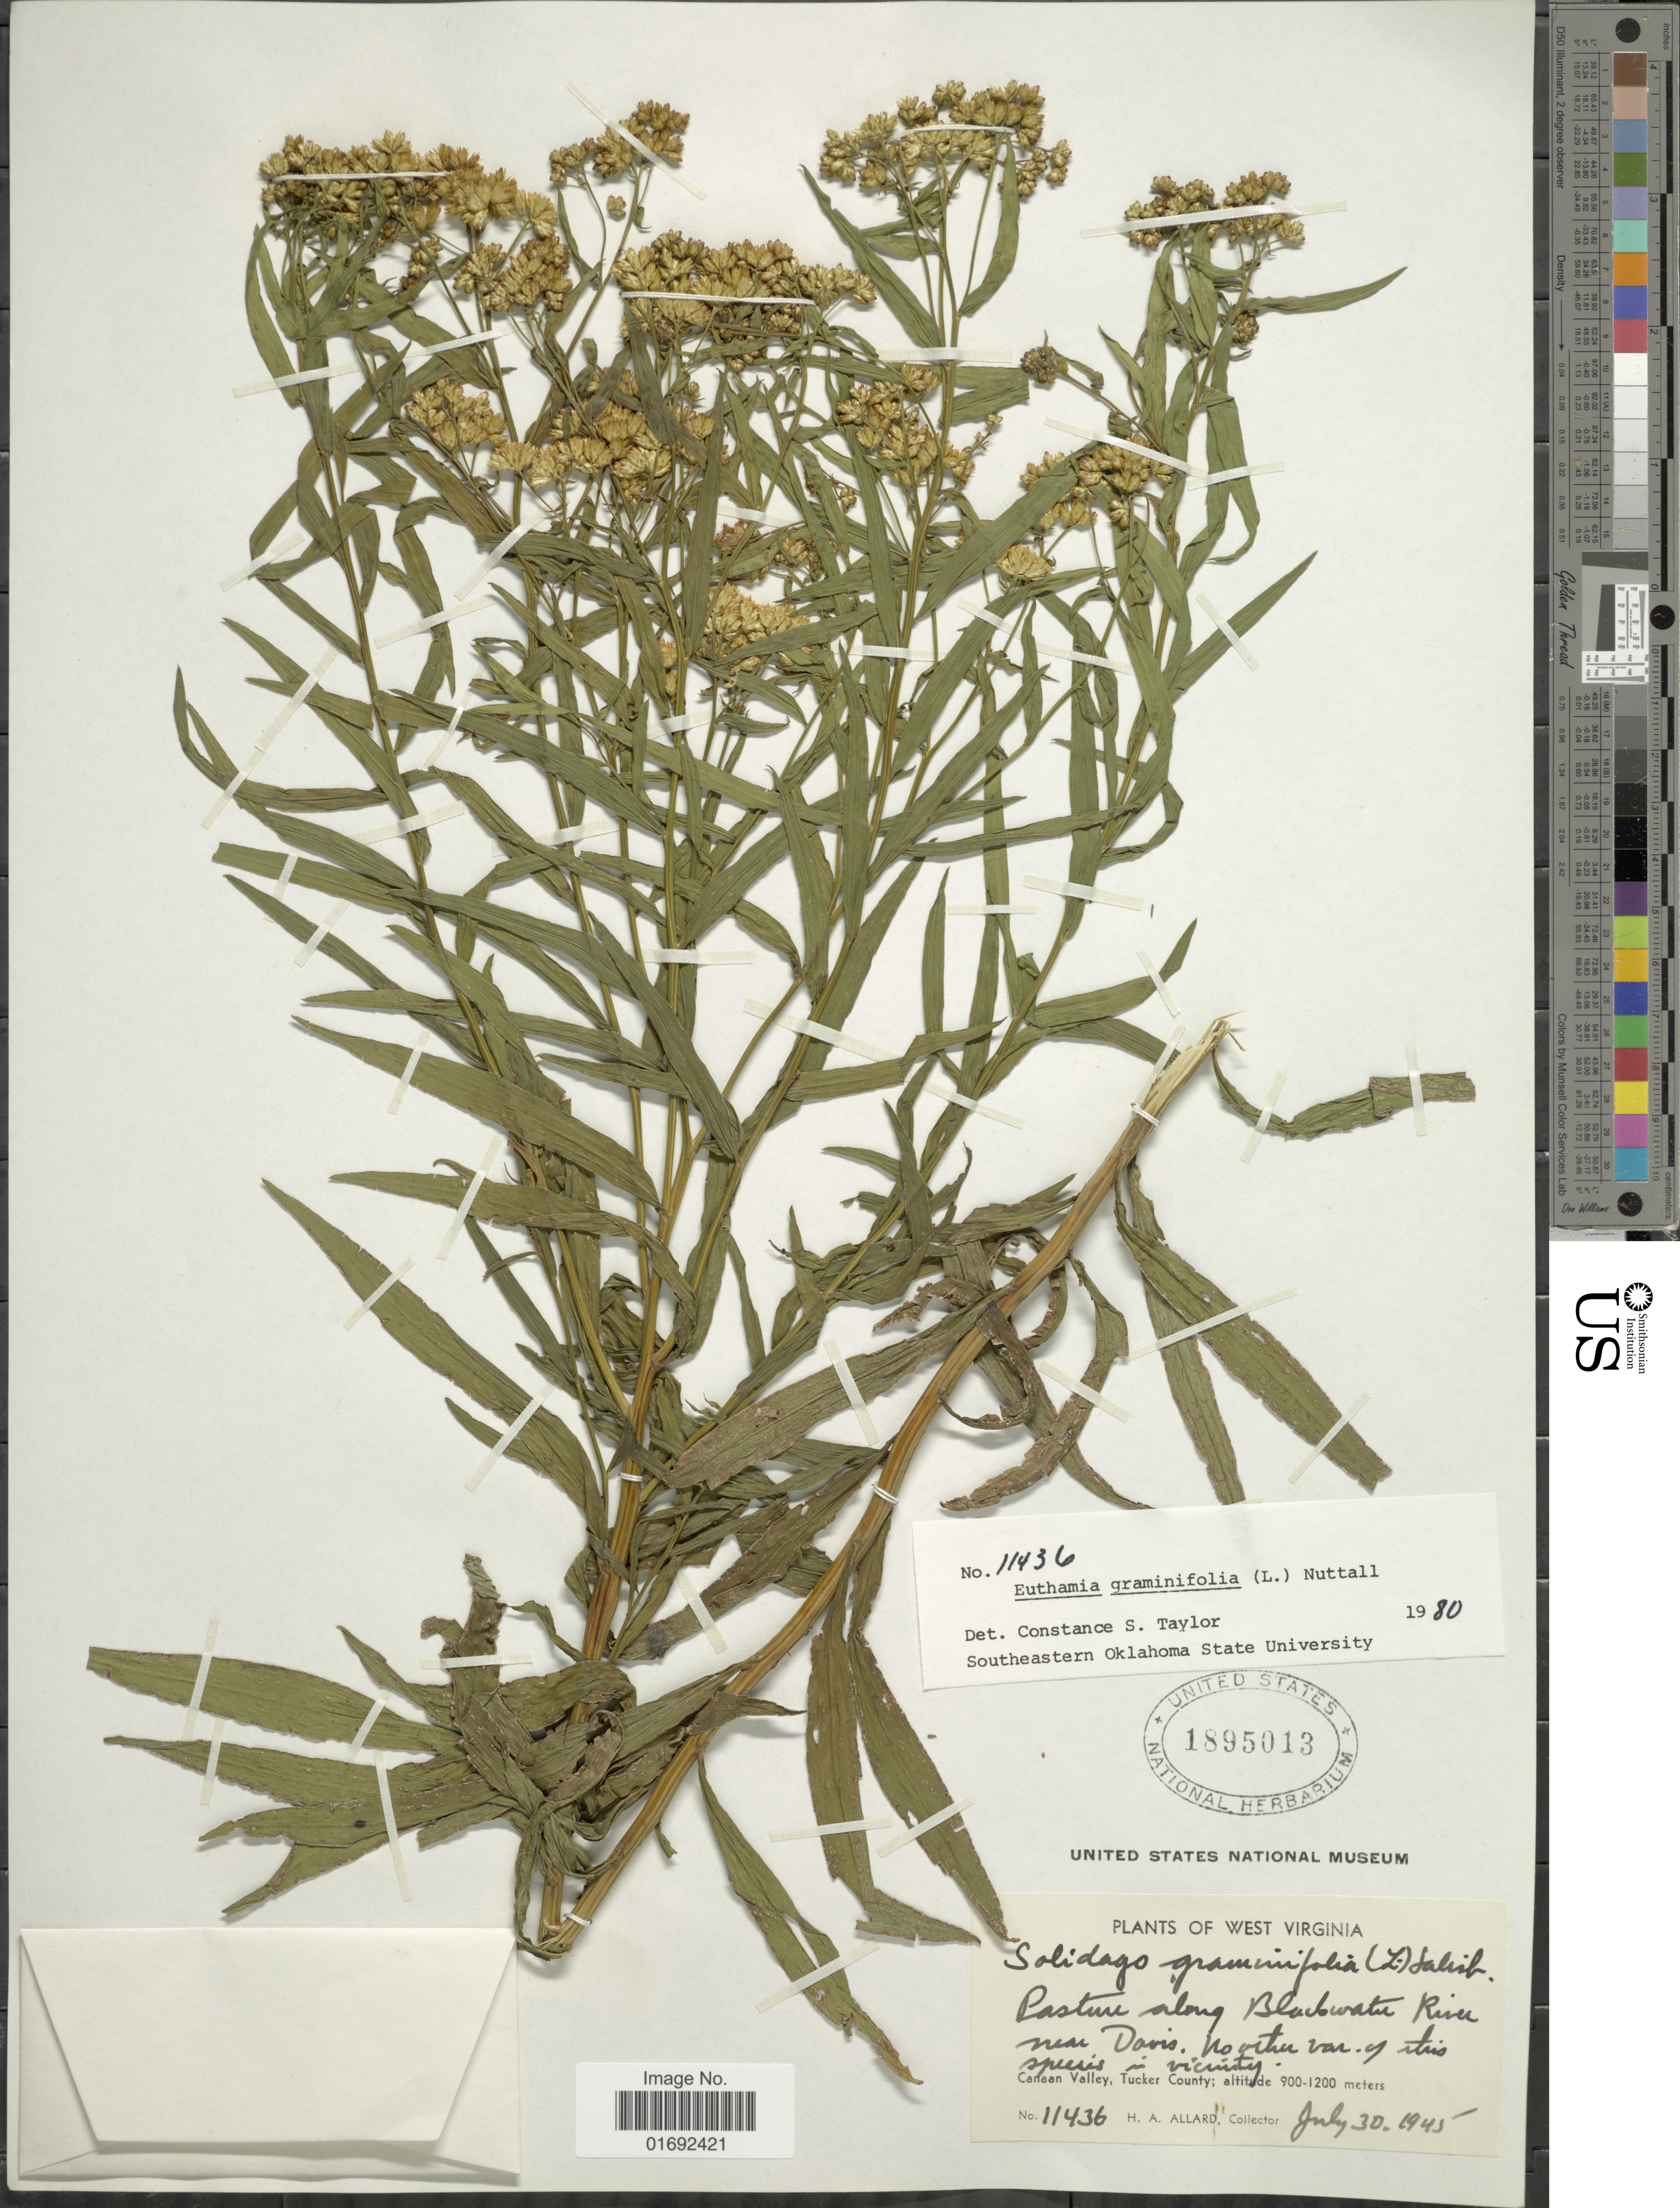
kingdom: Plantae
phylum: Tracheophyta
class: Magnoliopsida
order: Asterales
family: Asteraceae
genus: Euthamia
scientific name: Euthamia graminifolia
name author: (L.) Nutt.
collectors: H. A. Allard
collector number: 11436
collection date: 1945-07-30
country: United States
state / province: West Virginia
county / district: Tucker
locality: Pasture along Blackwater River near Davis, Canaan Valley, Tucker County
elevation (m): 900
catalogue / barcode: US 1895013